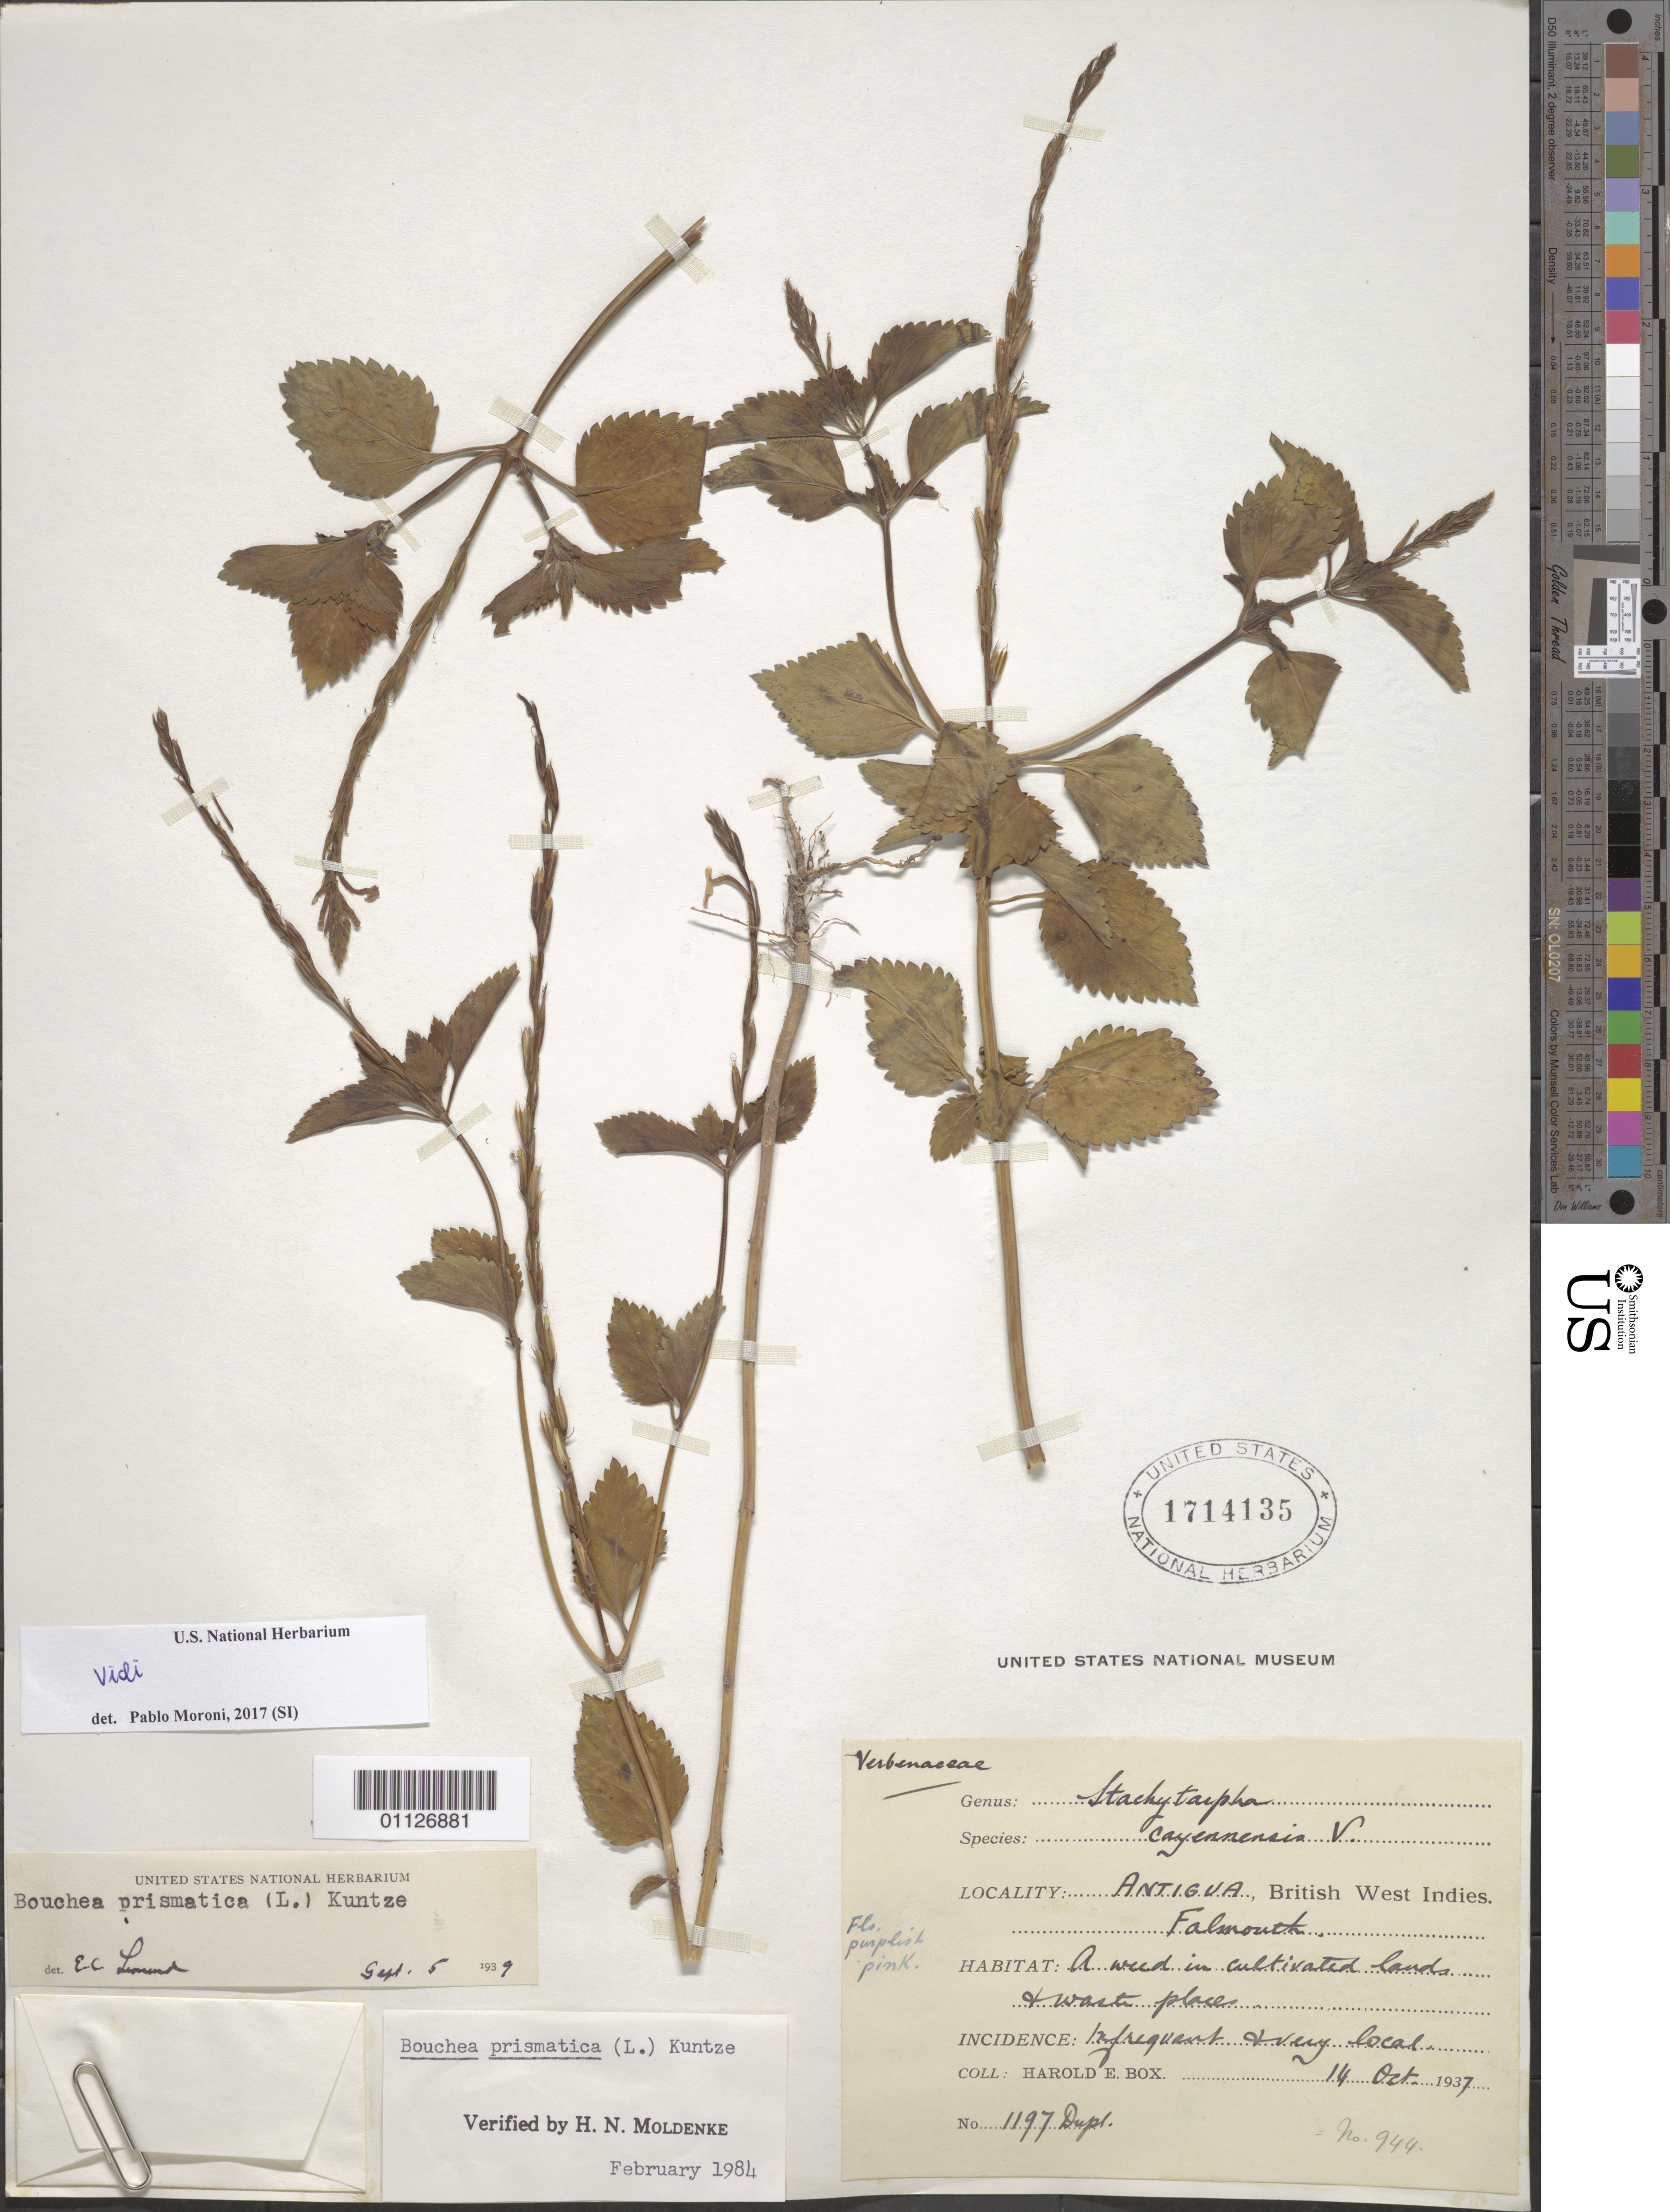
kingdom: Plantae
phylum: Tracheophyta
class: Magnoliopsida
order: Lamiales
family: Verbenaceae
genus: Bouchea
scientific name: Bouchea prismatica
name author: (L.) Kuntze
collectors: H. E. Box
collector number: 1197 Dupl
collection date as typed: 14 Oct 1937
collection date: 1937-10-14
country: Antigua and Barbuda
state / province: Saint Paul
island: Antigua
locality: Falmouth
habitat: cultivated lands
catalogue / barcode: US 1714135